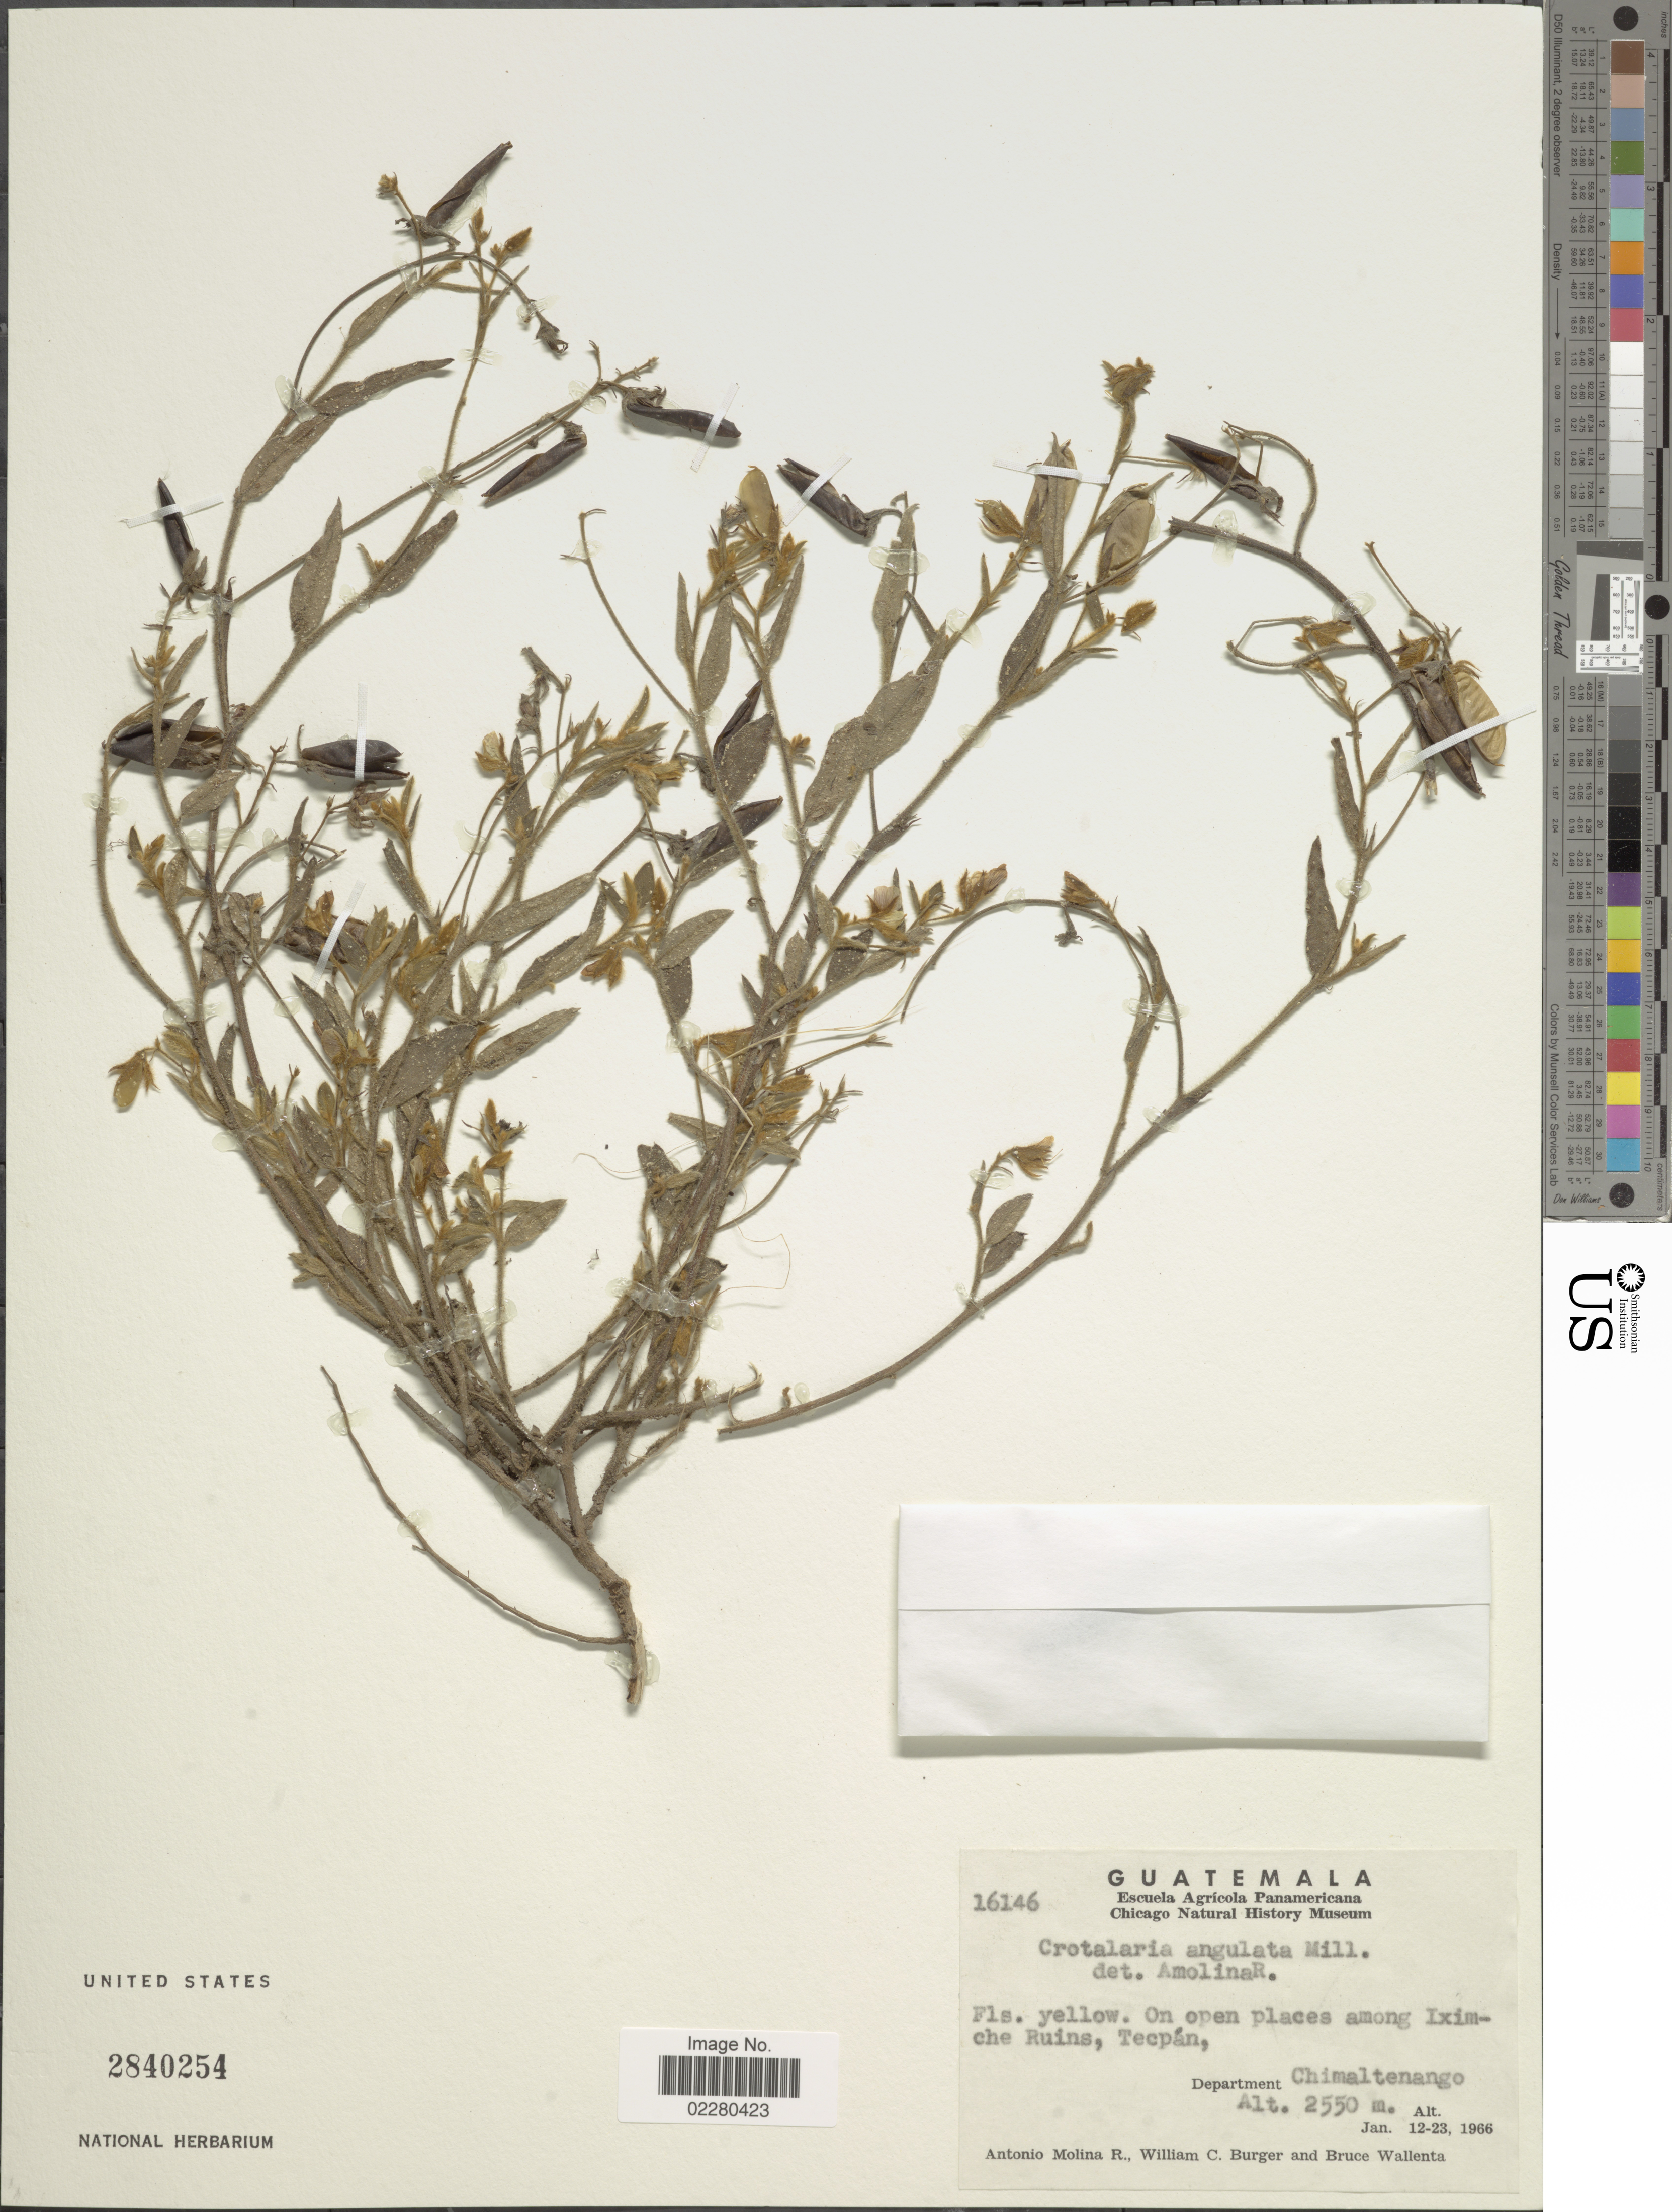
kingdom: Plantae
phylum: Tracheophyta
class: Magnoliopsida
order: Fabales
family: Fabaceae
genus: Crotalaria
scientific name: Crotalaria rotundifolia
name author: Walter ex J.F. Gmel.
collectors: A. Molina R., W. Burger & B. Wallenta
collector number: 16146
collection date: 1966-01-12/1966-01-23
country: Guatemala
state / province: Chimaltenango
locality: On open places among Iximche Ruins, Tecpán, Department Chimaltenango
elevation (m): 2550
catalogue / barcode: US 2840254